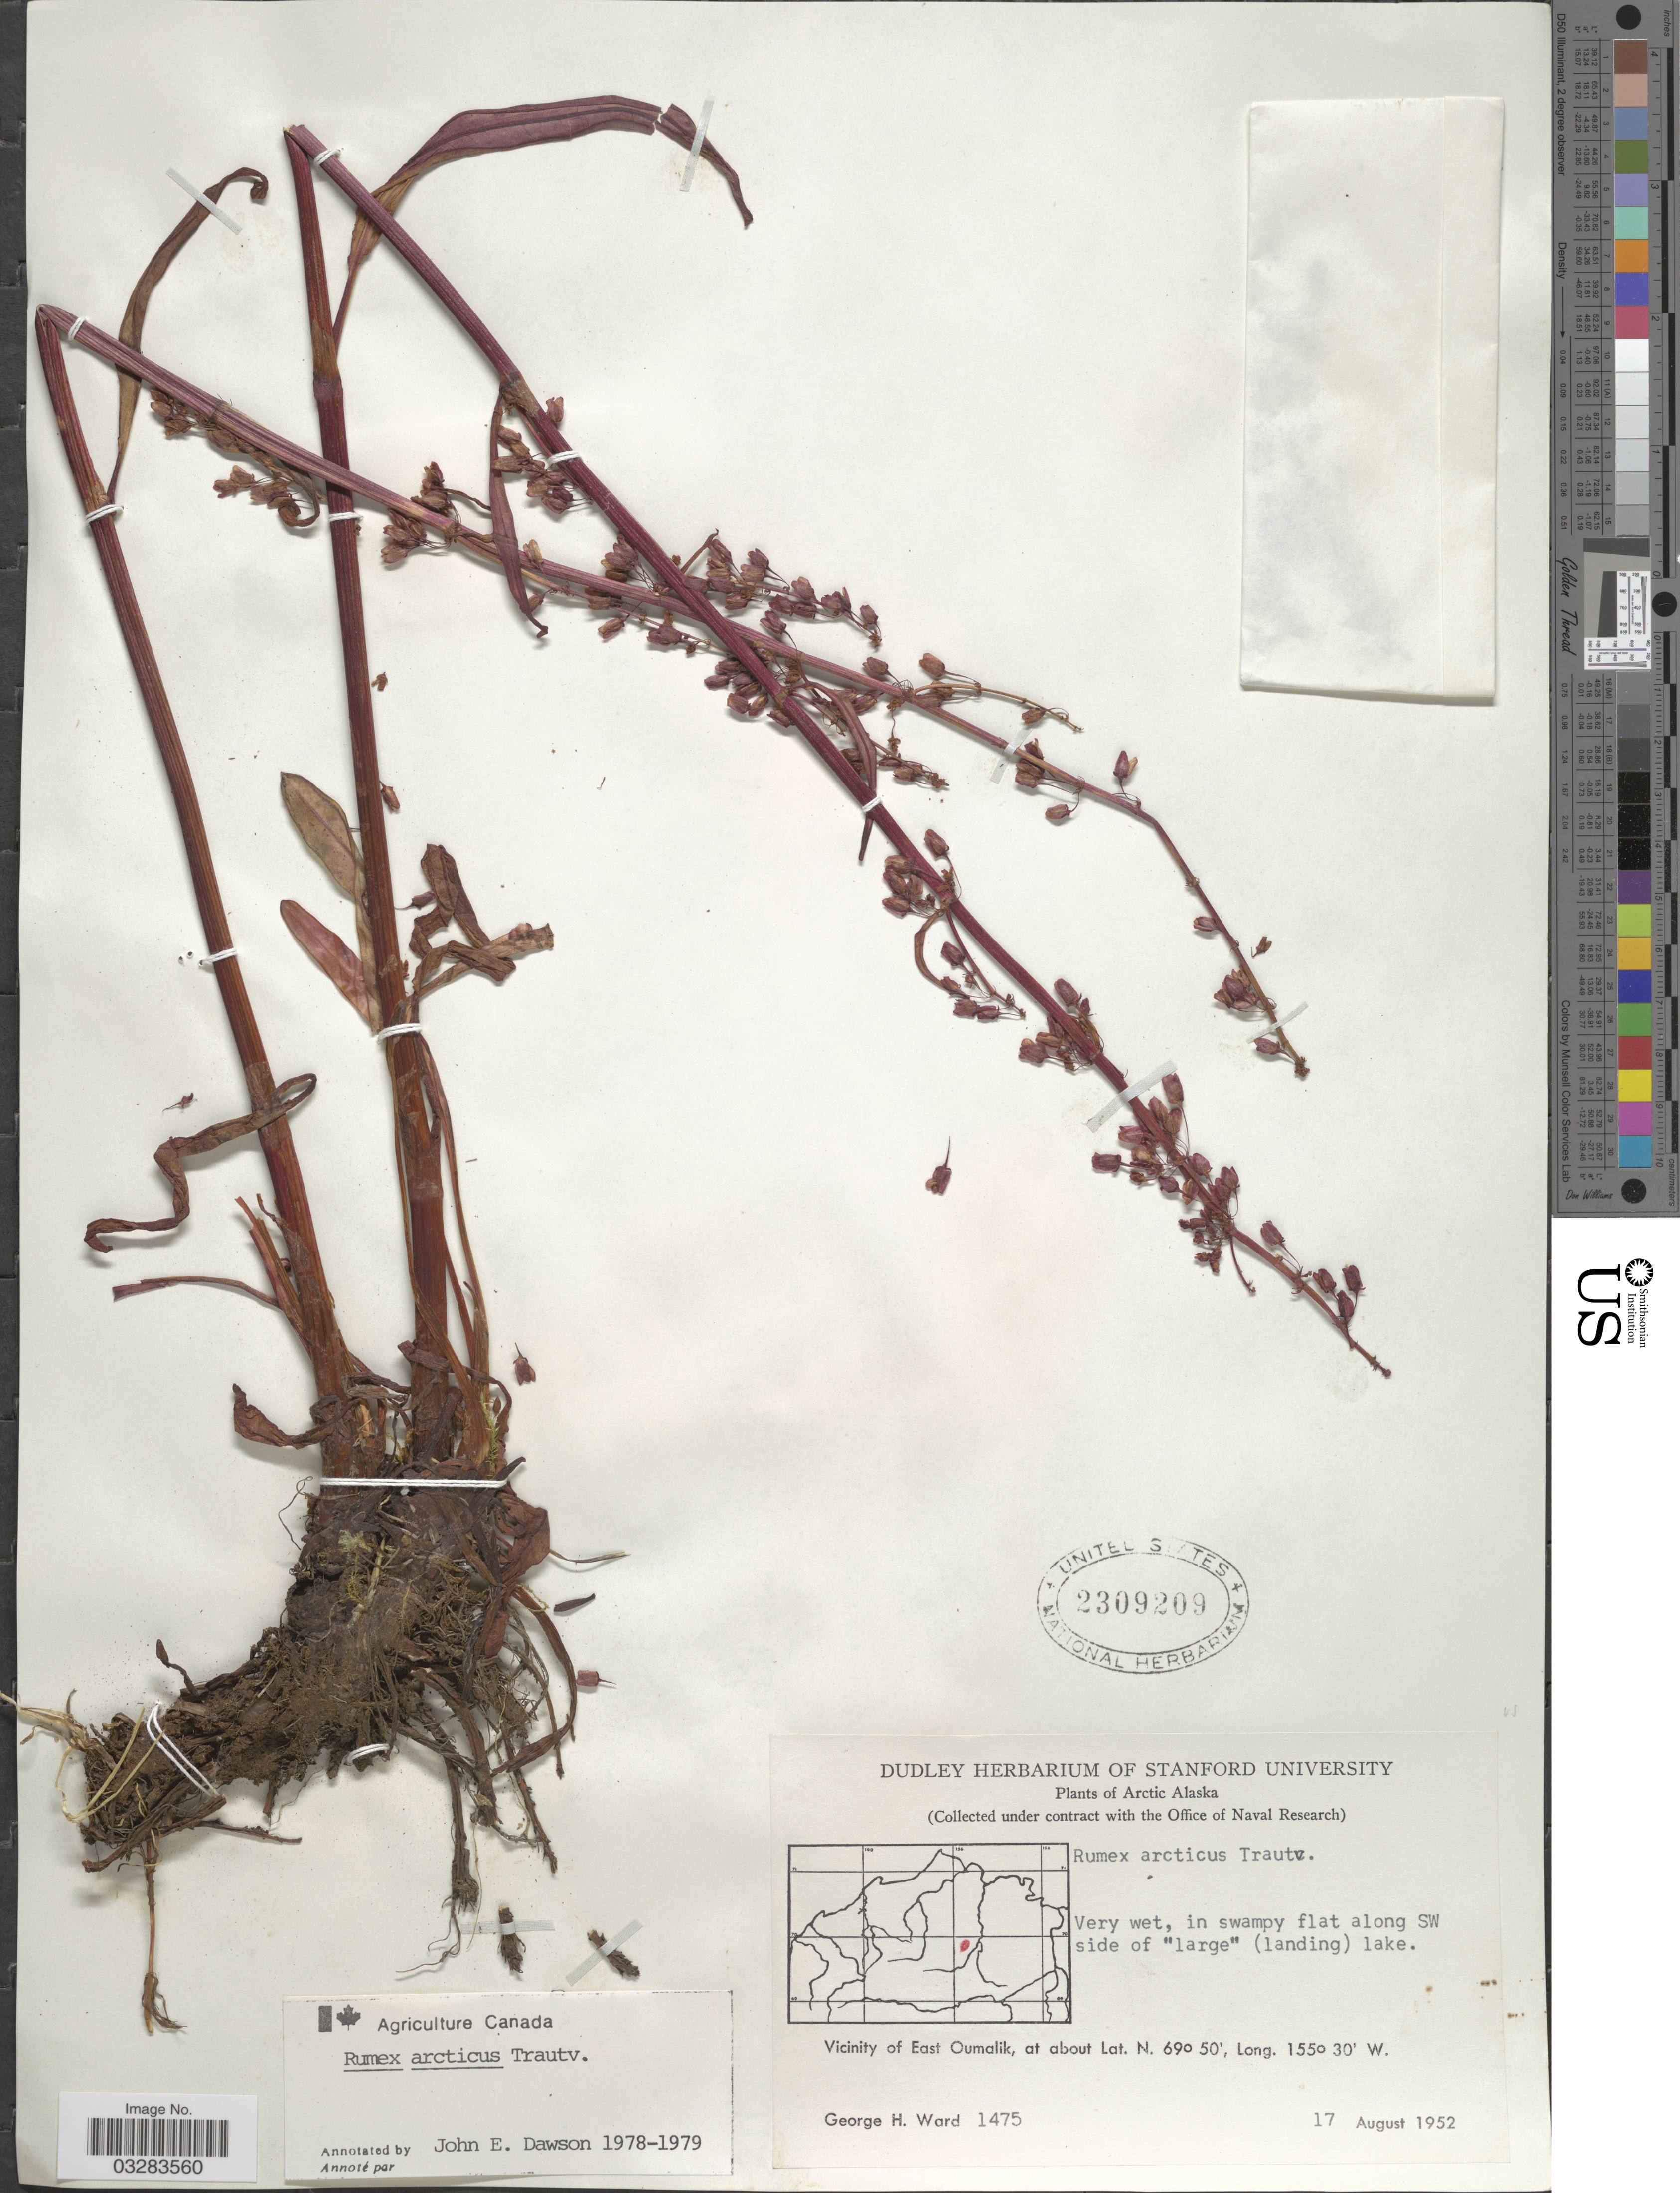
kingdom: Plantae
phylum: Tracheophyta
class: Magnoliopsida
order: Caryophyllales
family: Polygonaceae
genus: Rumex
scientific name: Rumex arcticus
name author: Trautv.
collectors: G. H. Ward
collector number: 1475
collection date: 1952-08-17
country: United States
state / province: Alaska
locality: Arctic Alaska. Along SW side of "large" (landing) lake. Vicinity of East Oumalik.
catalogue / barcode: US 2309209